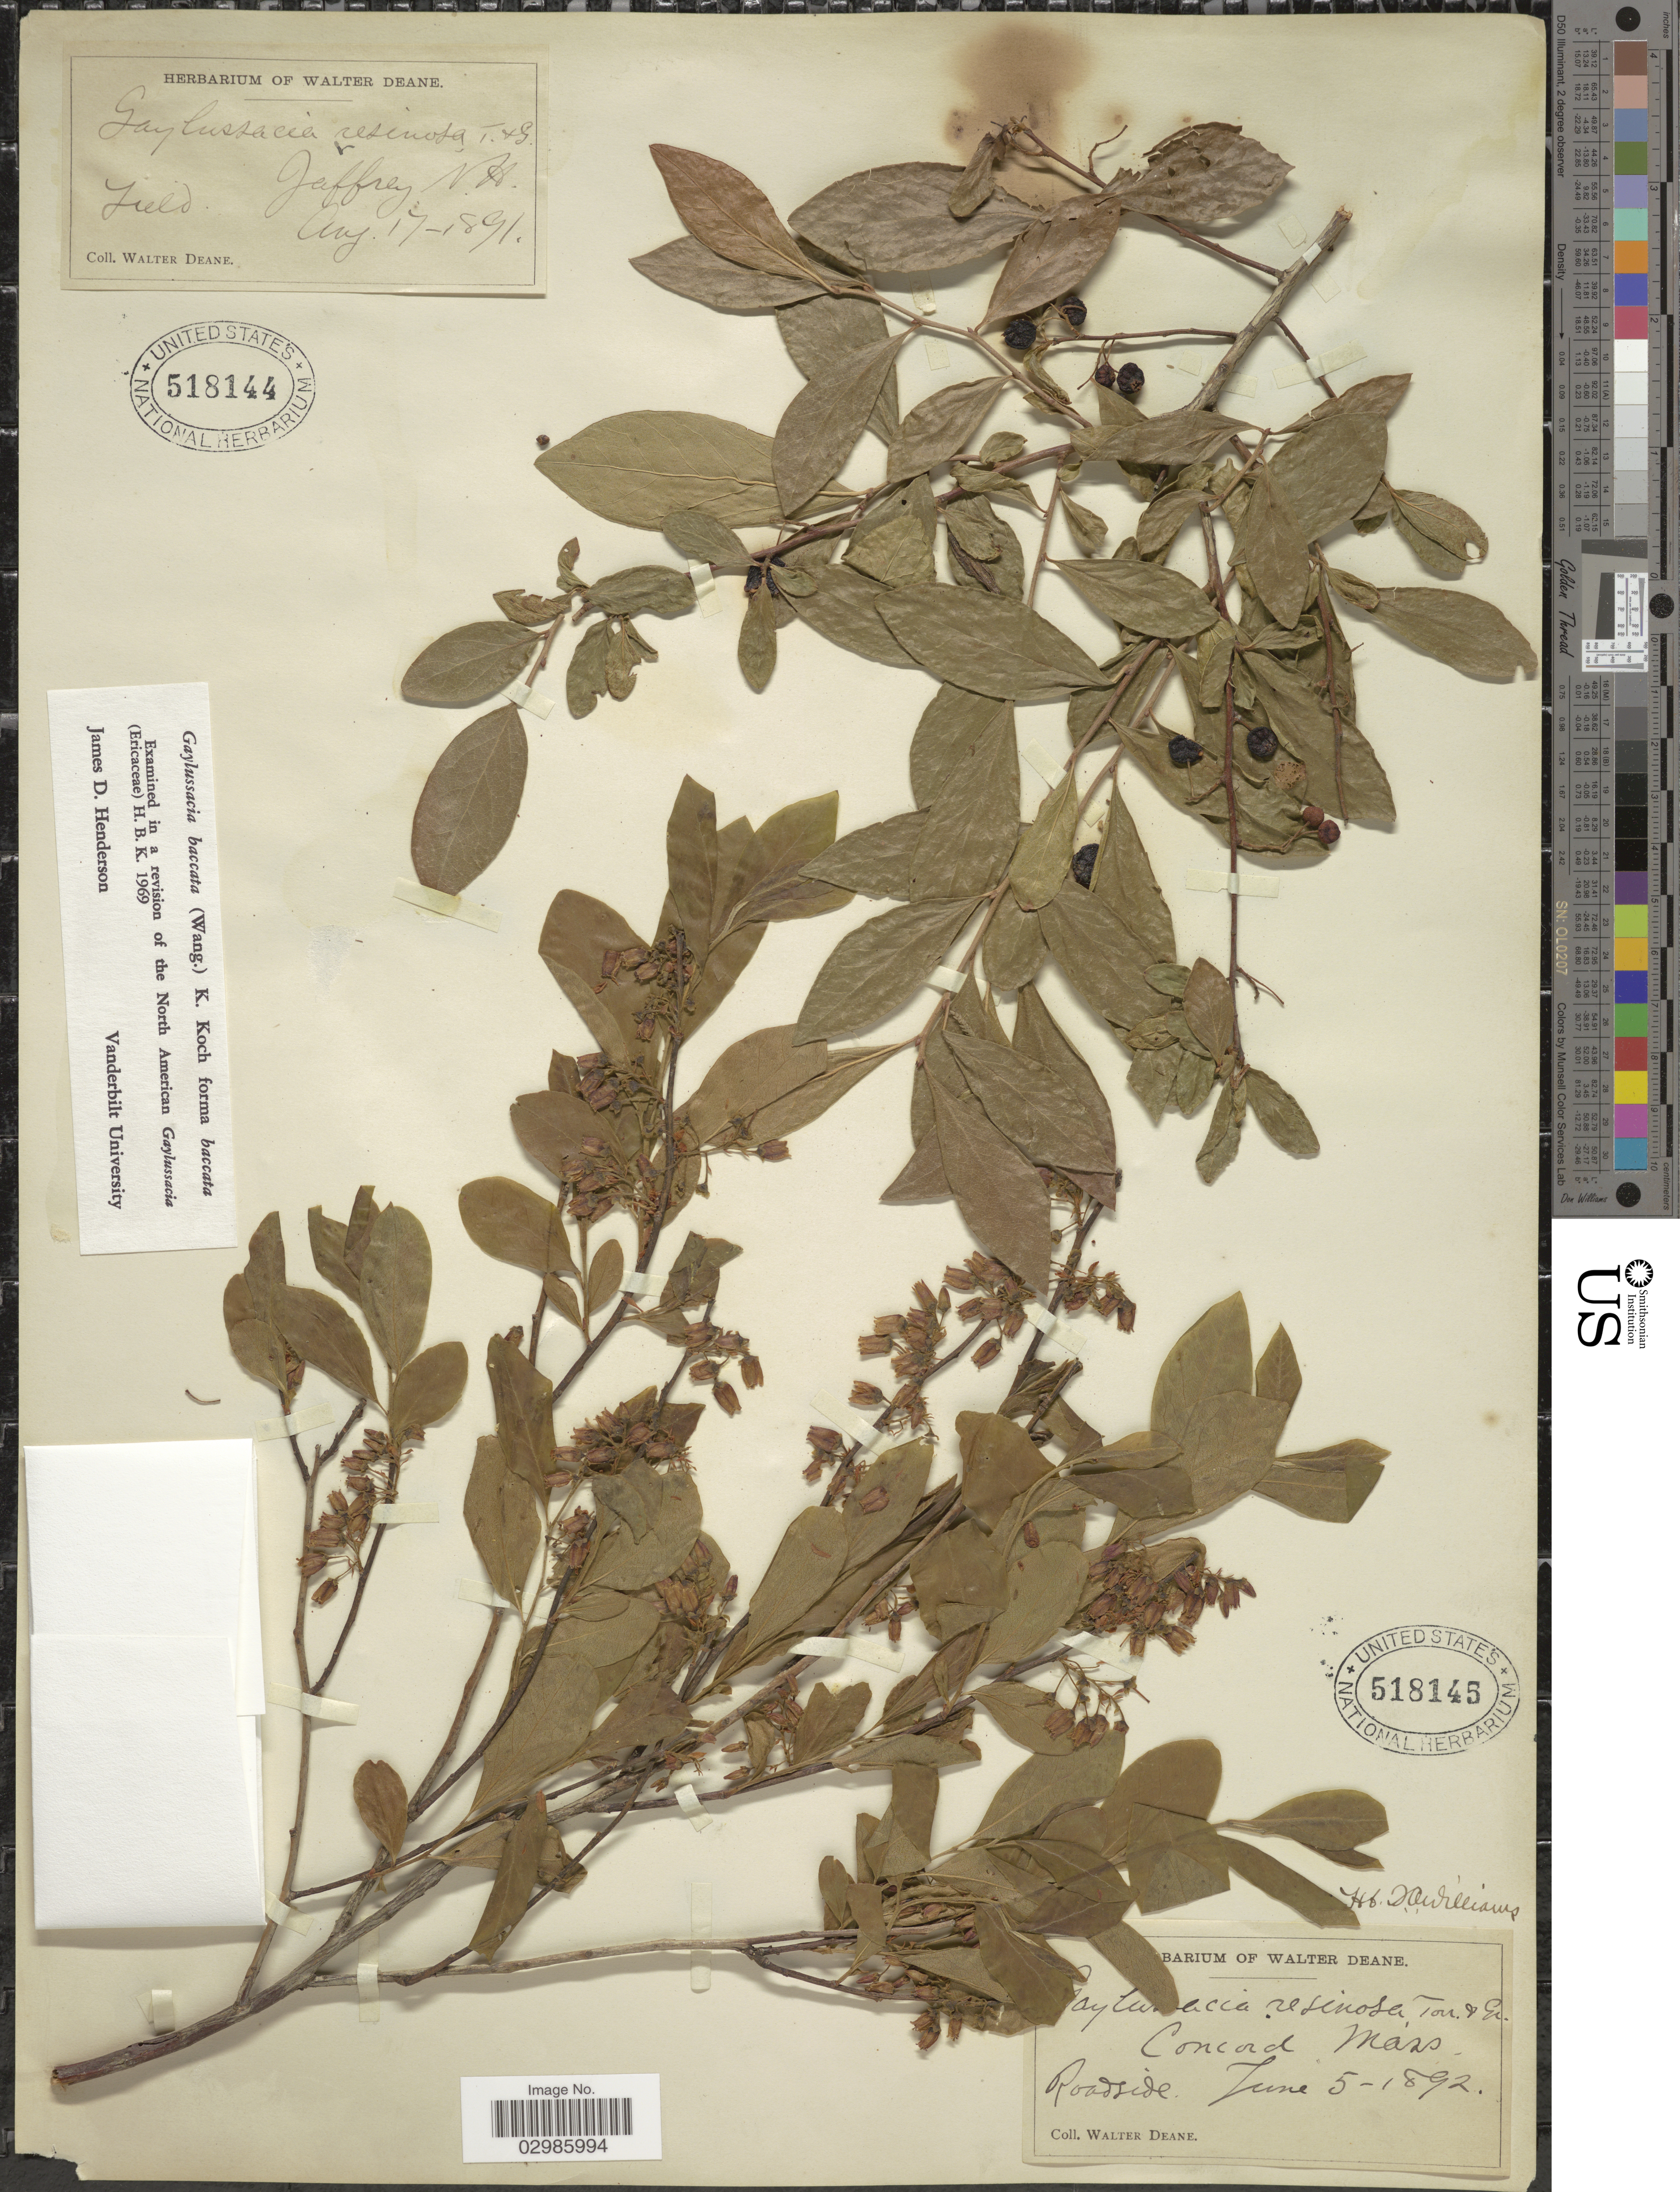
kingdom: Plantae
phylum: Tracheophyta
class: Magnoliopsida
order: Ericales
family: Ericaceae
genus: Gaylussacia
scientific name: Gaylussacia baccata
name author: (Wangenh.) K. Koch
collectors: W. Deane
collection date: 1891-08-17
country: United States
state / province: New Hampshire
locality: Jaffrey.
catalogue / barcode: US 518144-2